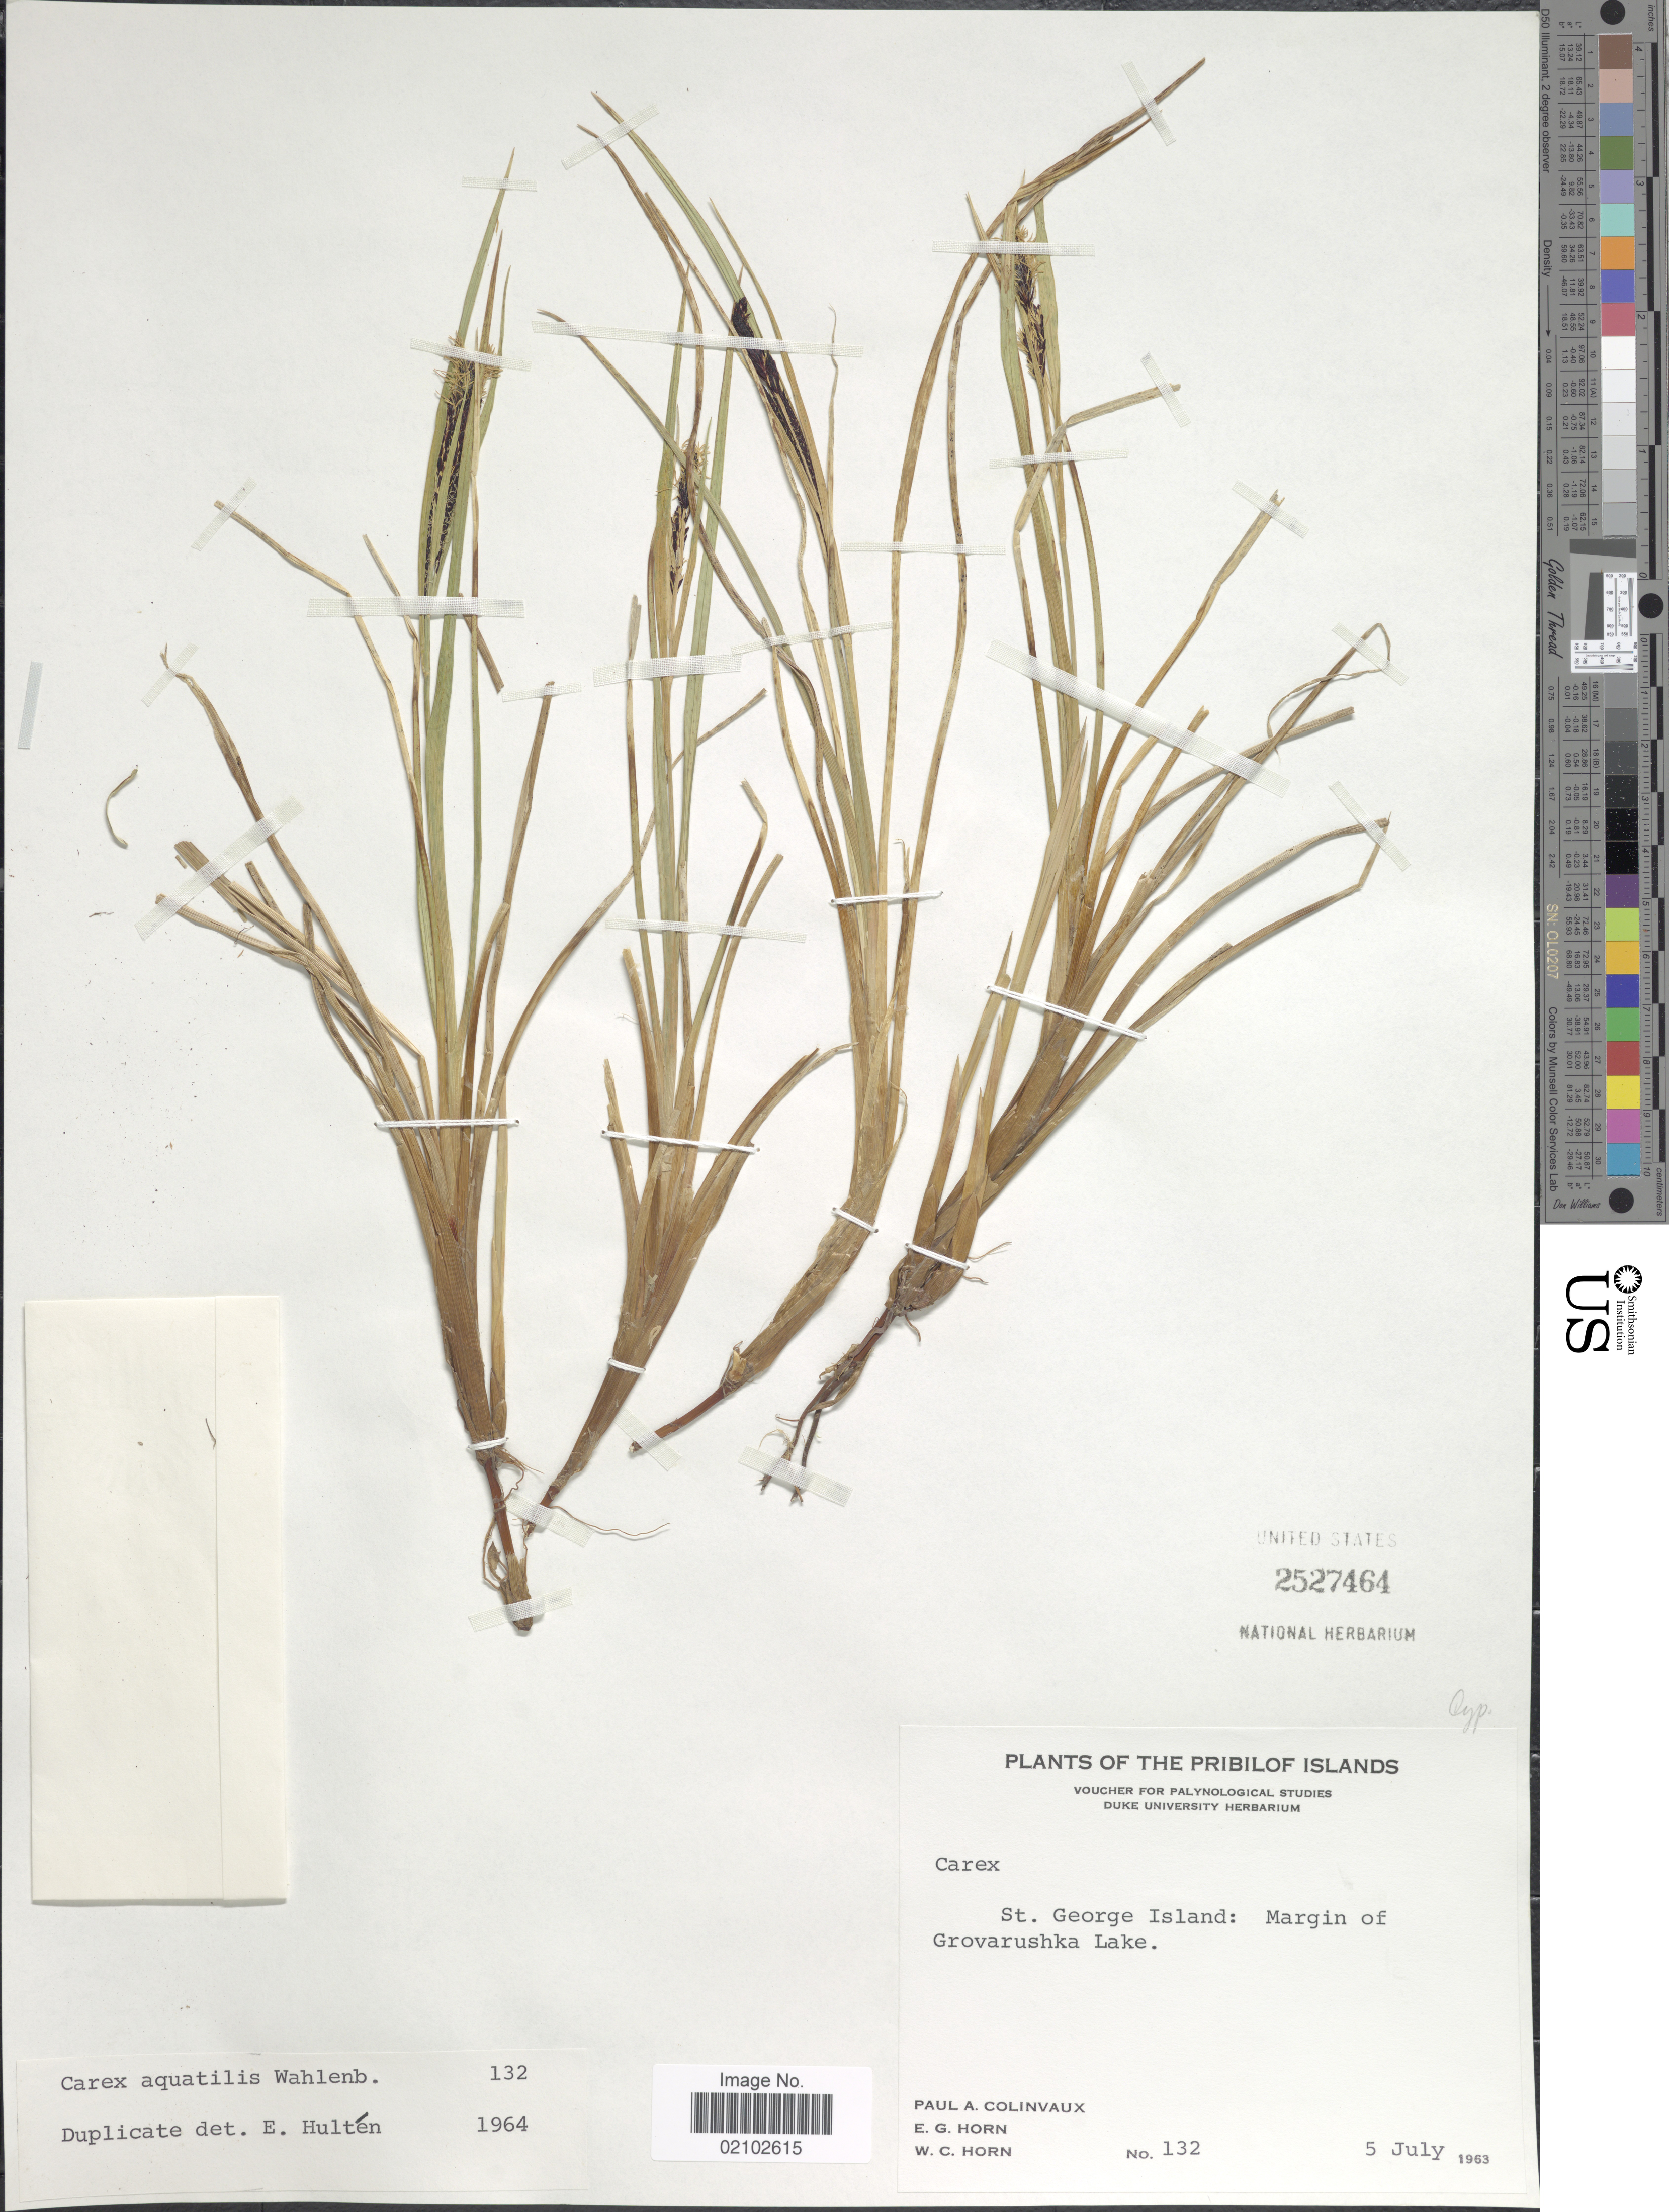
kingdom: Plantae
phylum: Tracheophyta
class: Liliopsida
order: Poales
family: Cyperaceae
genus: Carex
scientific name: Carex aquatilis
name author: Wahlenb.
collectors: P. Colinvaux, E. Horn & W. Horn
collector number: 132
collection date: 1963-07-05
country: United States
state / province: Alaska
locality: The Pribilof Islands, St George Island: Margin of Grovarushka Lake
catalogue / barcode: US 2527464